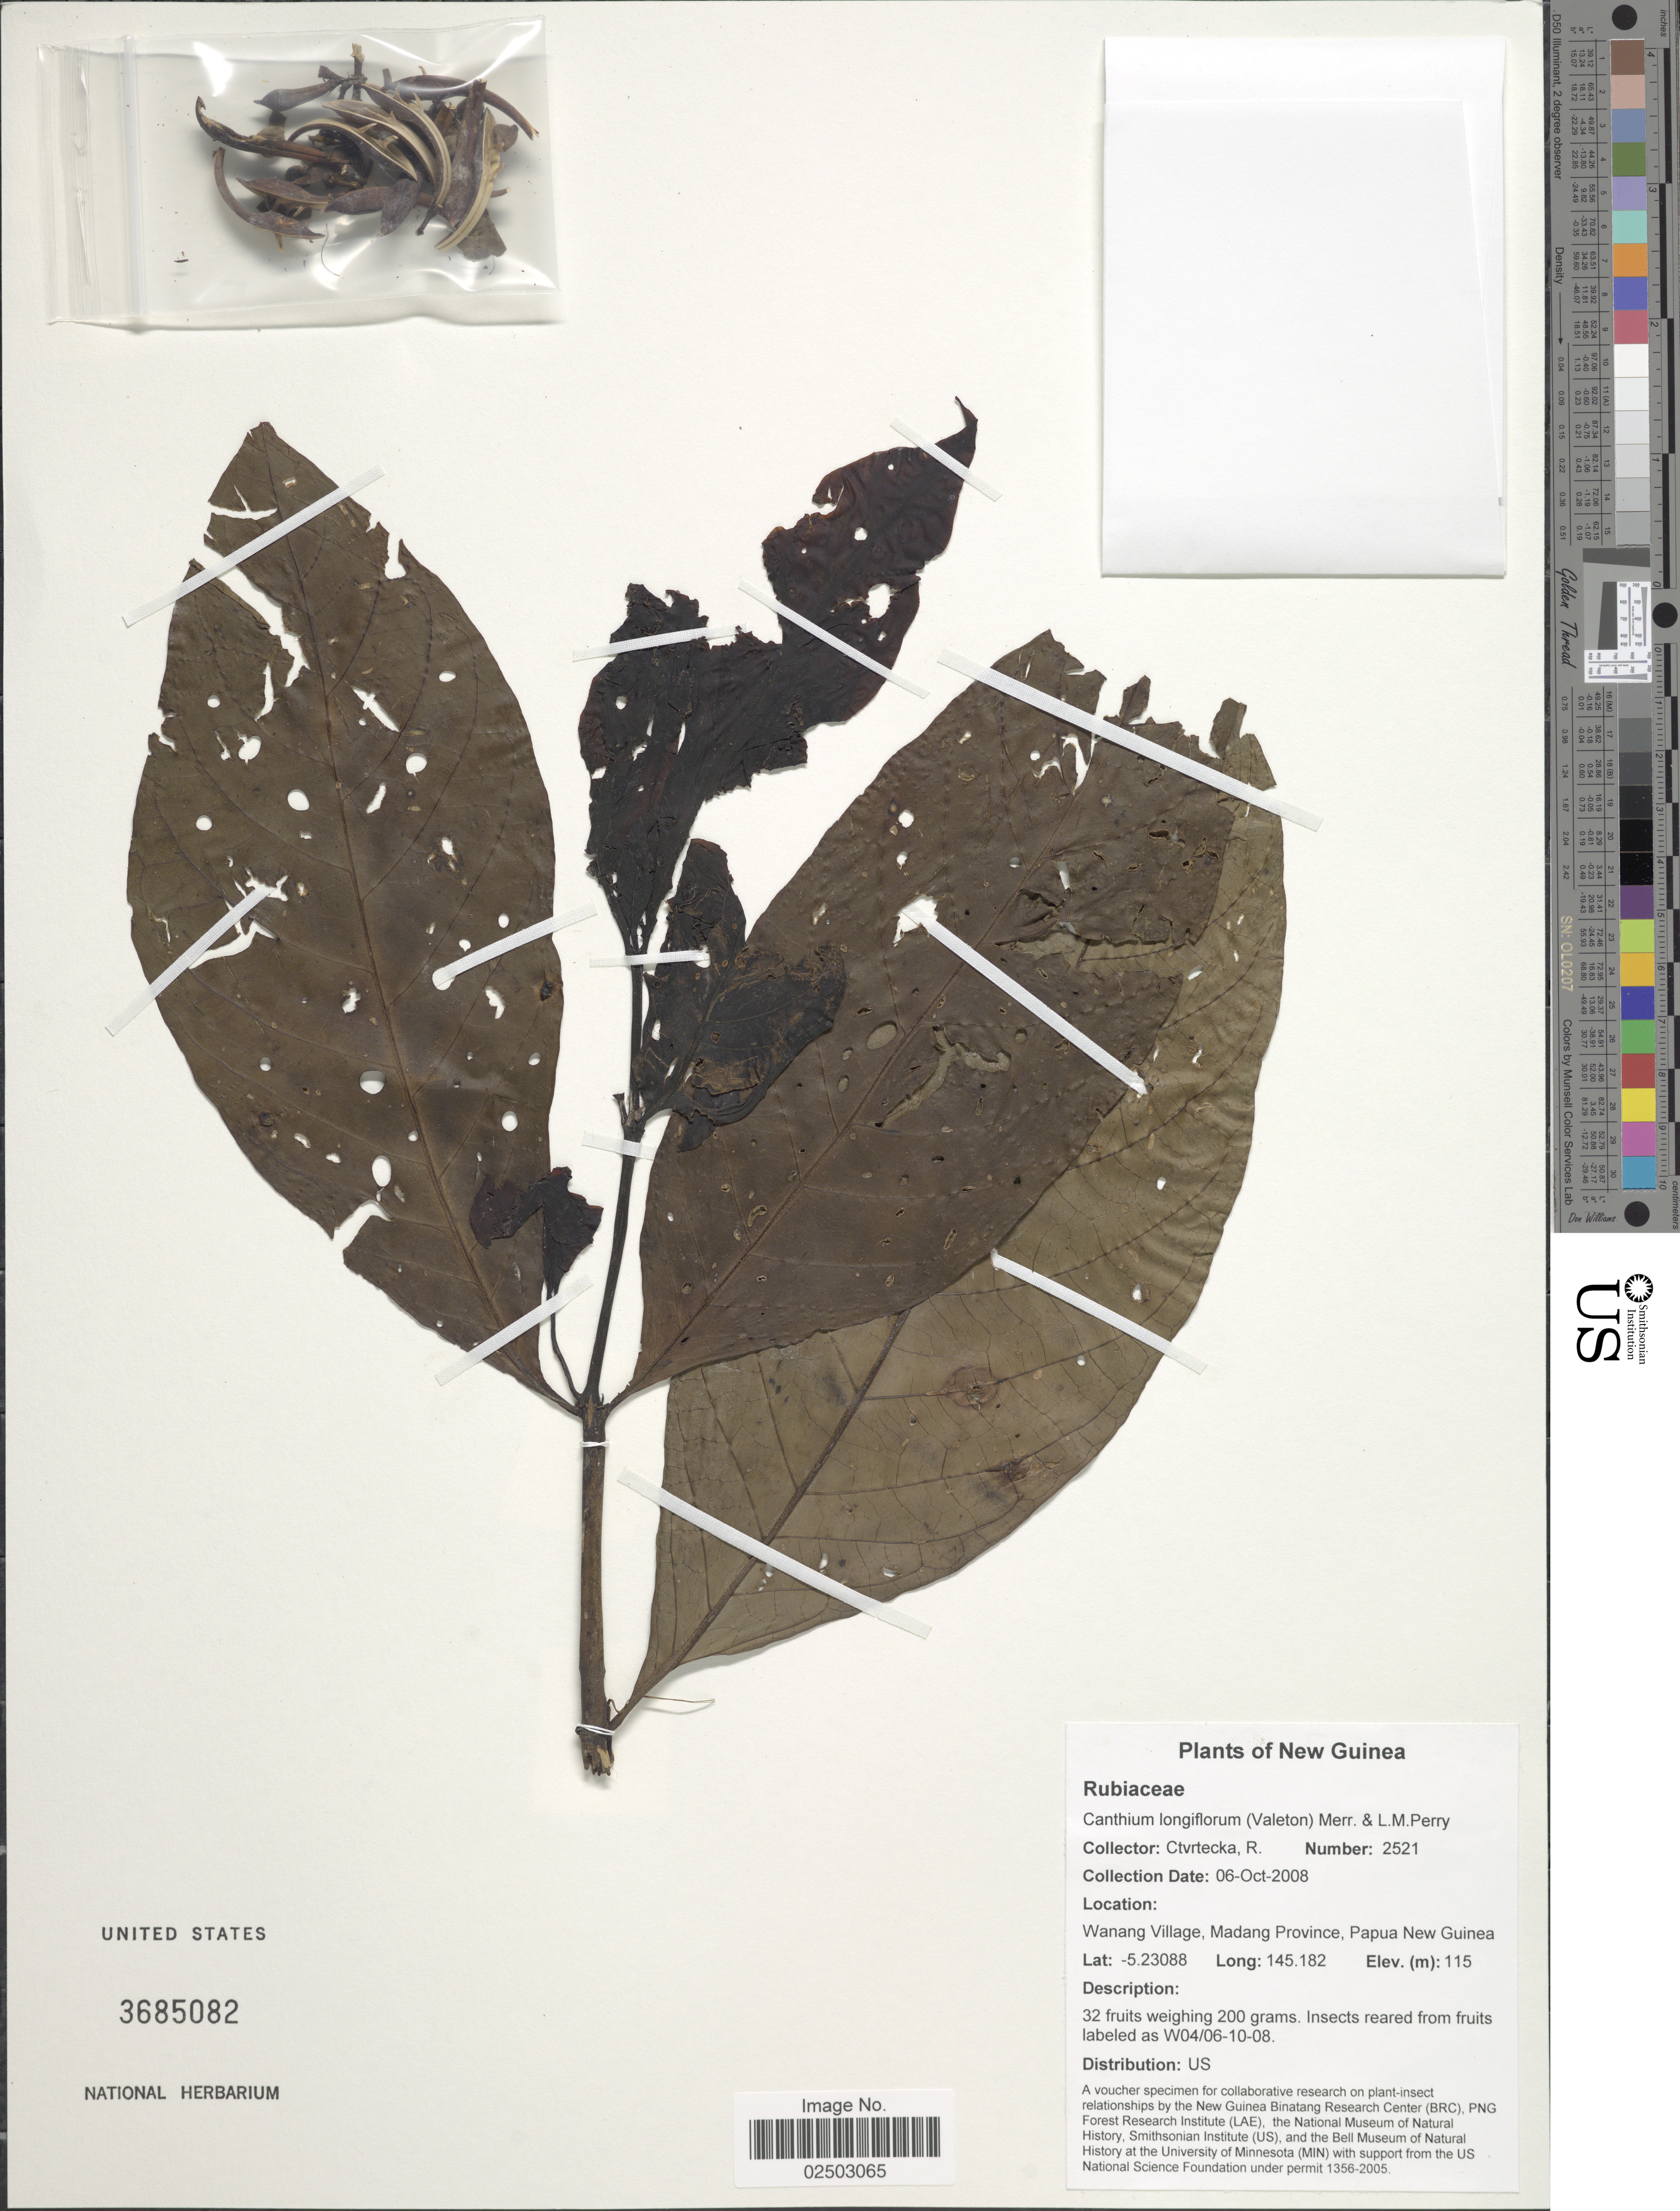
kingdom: Plantae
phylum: Tracheophyta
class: Magnoliopsida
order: Gentianales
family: Rubiaceae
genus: Canthium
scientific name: Canthium longiflorum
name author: (Valeton) Merr. & L.M. Perry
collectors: R. Ctvrtecka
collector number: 2521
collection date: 2008-10-06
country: Papua New Guinea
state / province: Madang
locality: Wanag Village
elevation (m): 115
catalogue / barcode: US 3685082